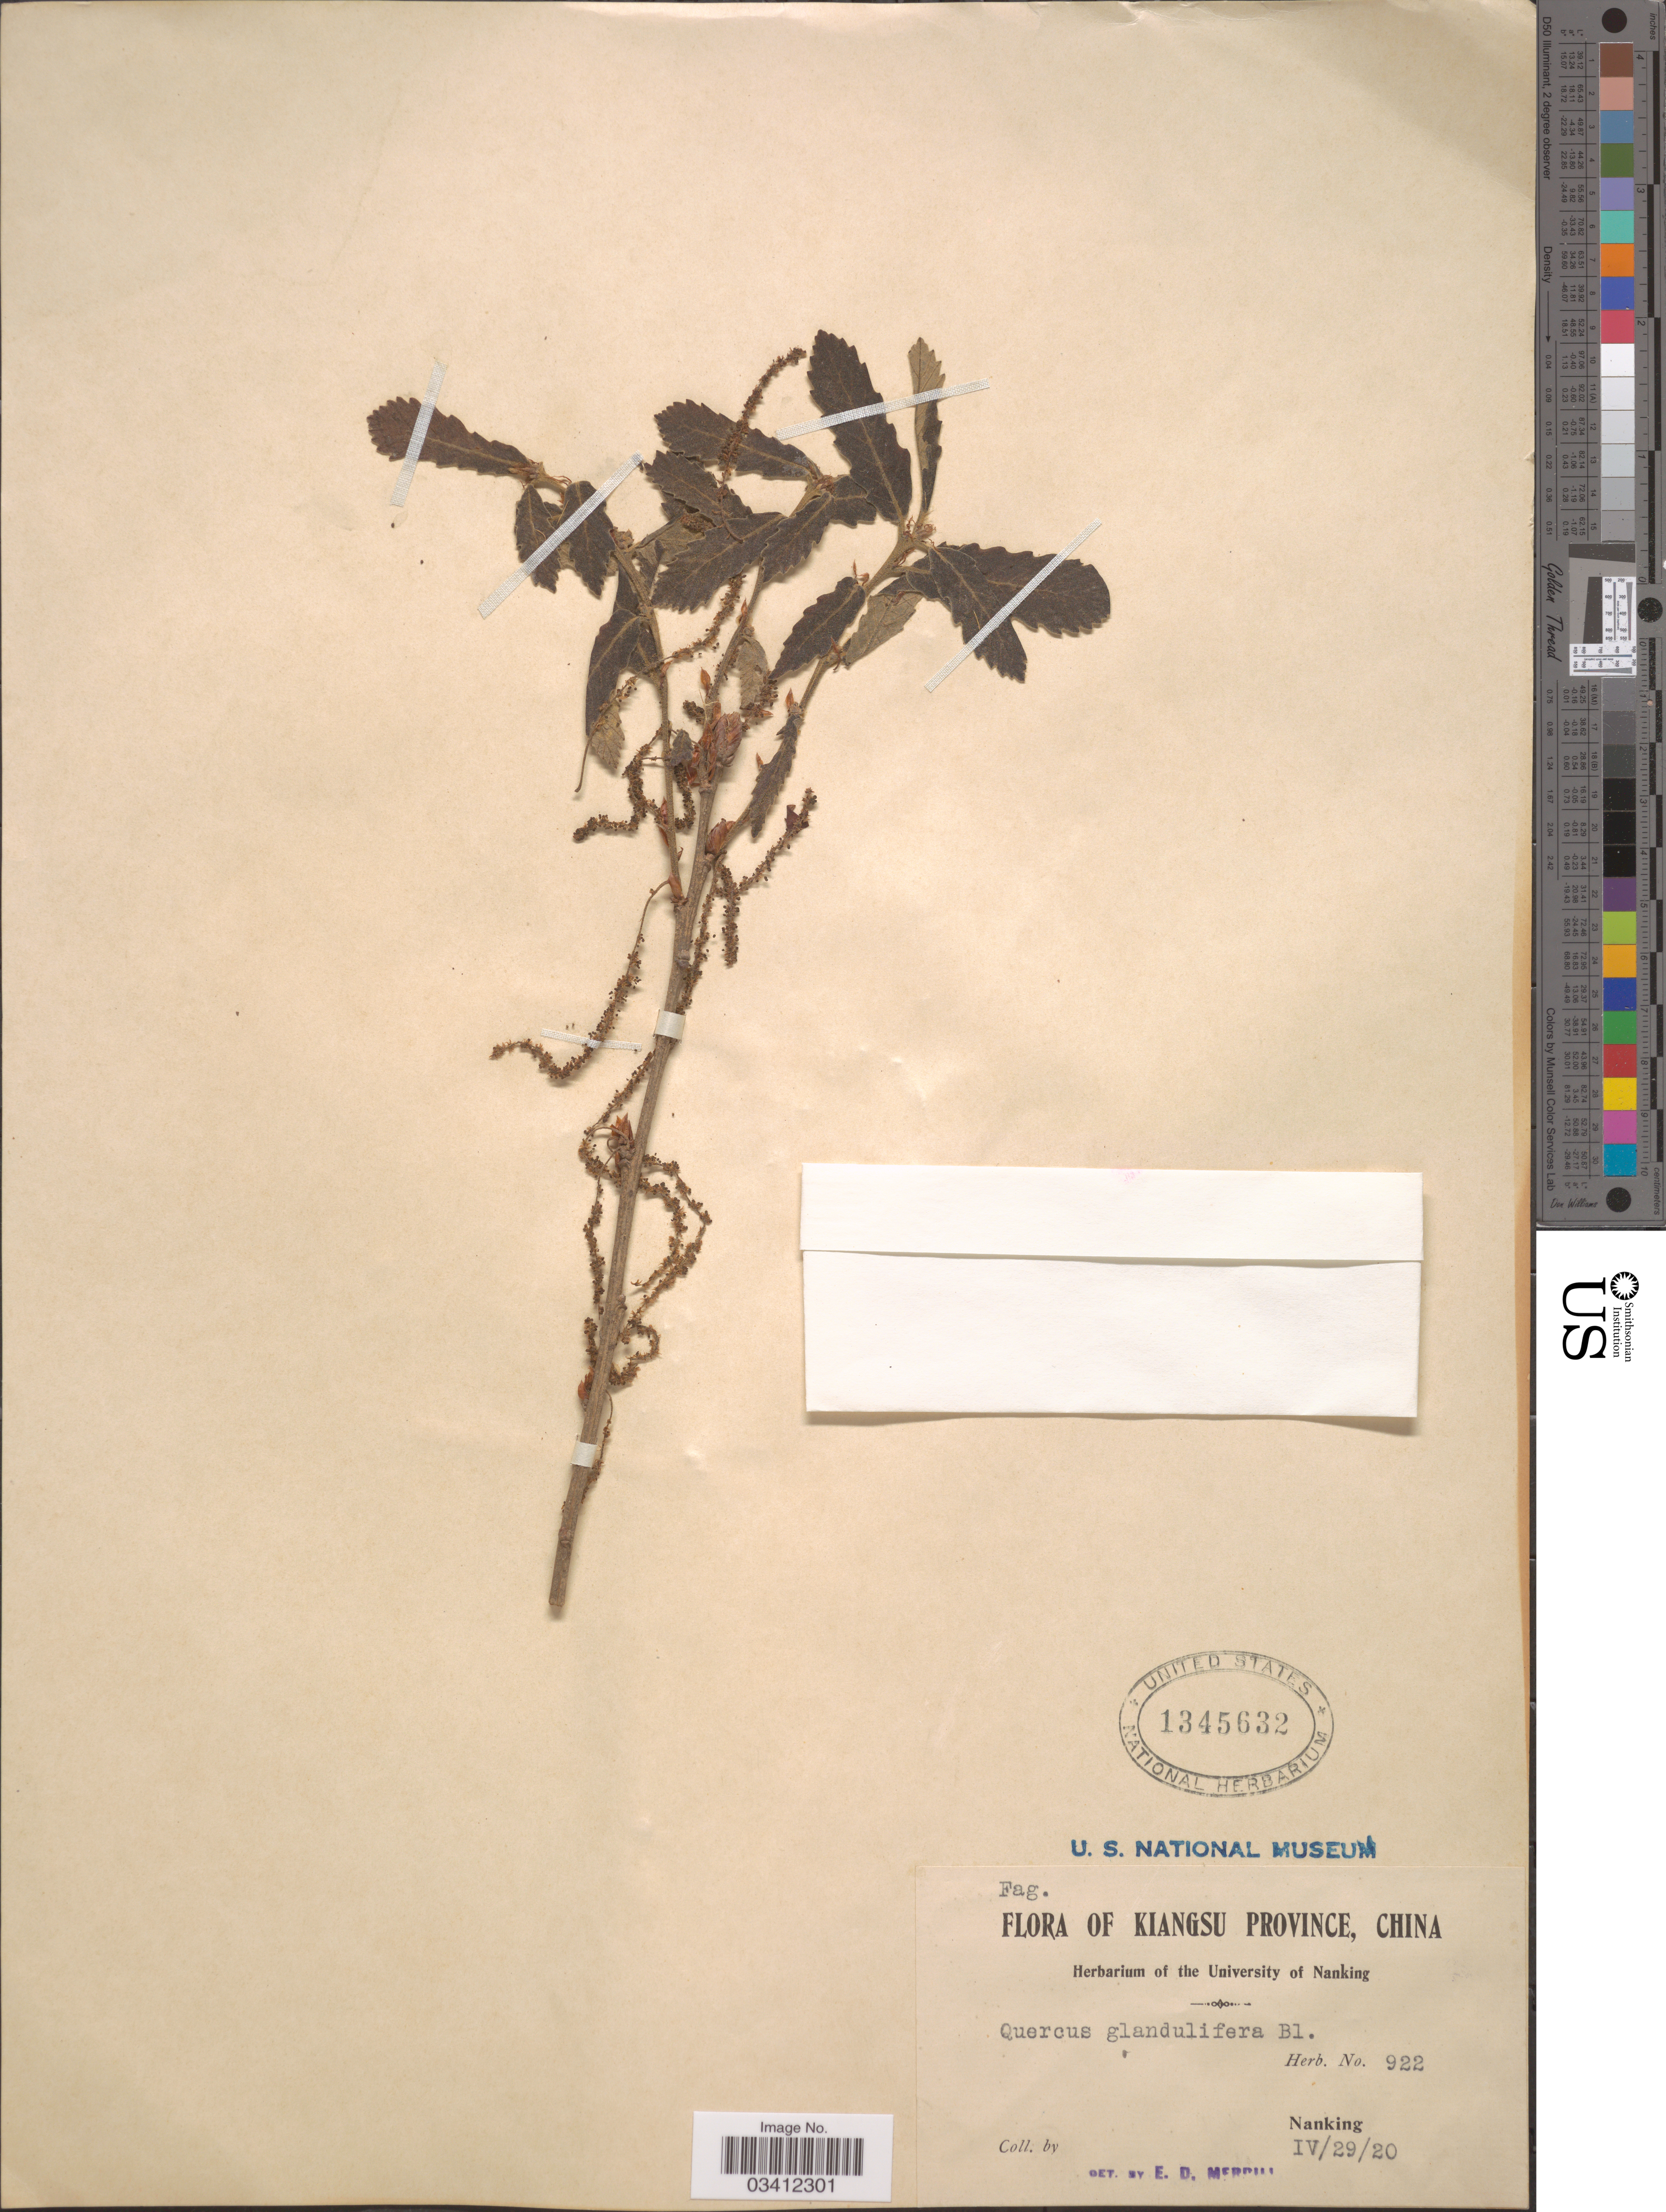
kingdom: Plantae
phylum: Tracheophyta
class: Magnoliopsida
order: Fagales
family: Fagaceae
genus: Quercus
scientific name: Quercus serrata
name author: Thunb.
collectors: ex herb. University of Nanking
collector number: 922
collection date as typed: Transcribed d/m/y: 29/4/20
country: China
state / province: Jiangsu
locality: Kiangsu Province. Nanking.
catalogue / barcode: US 1345632